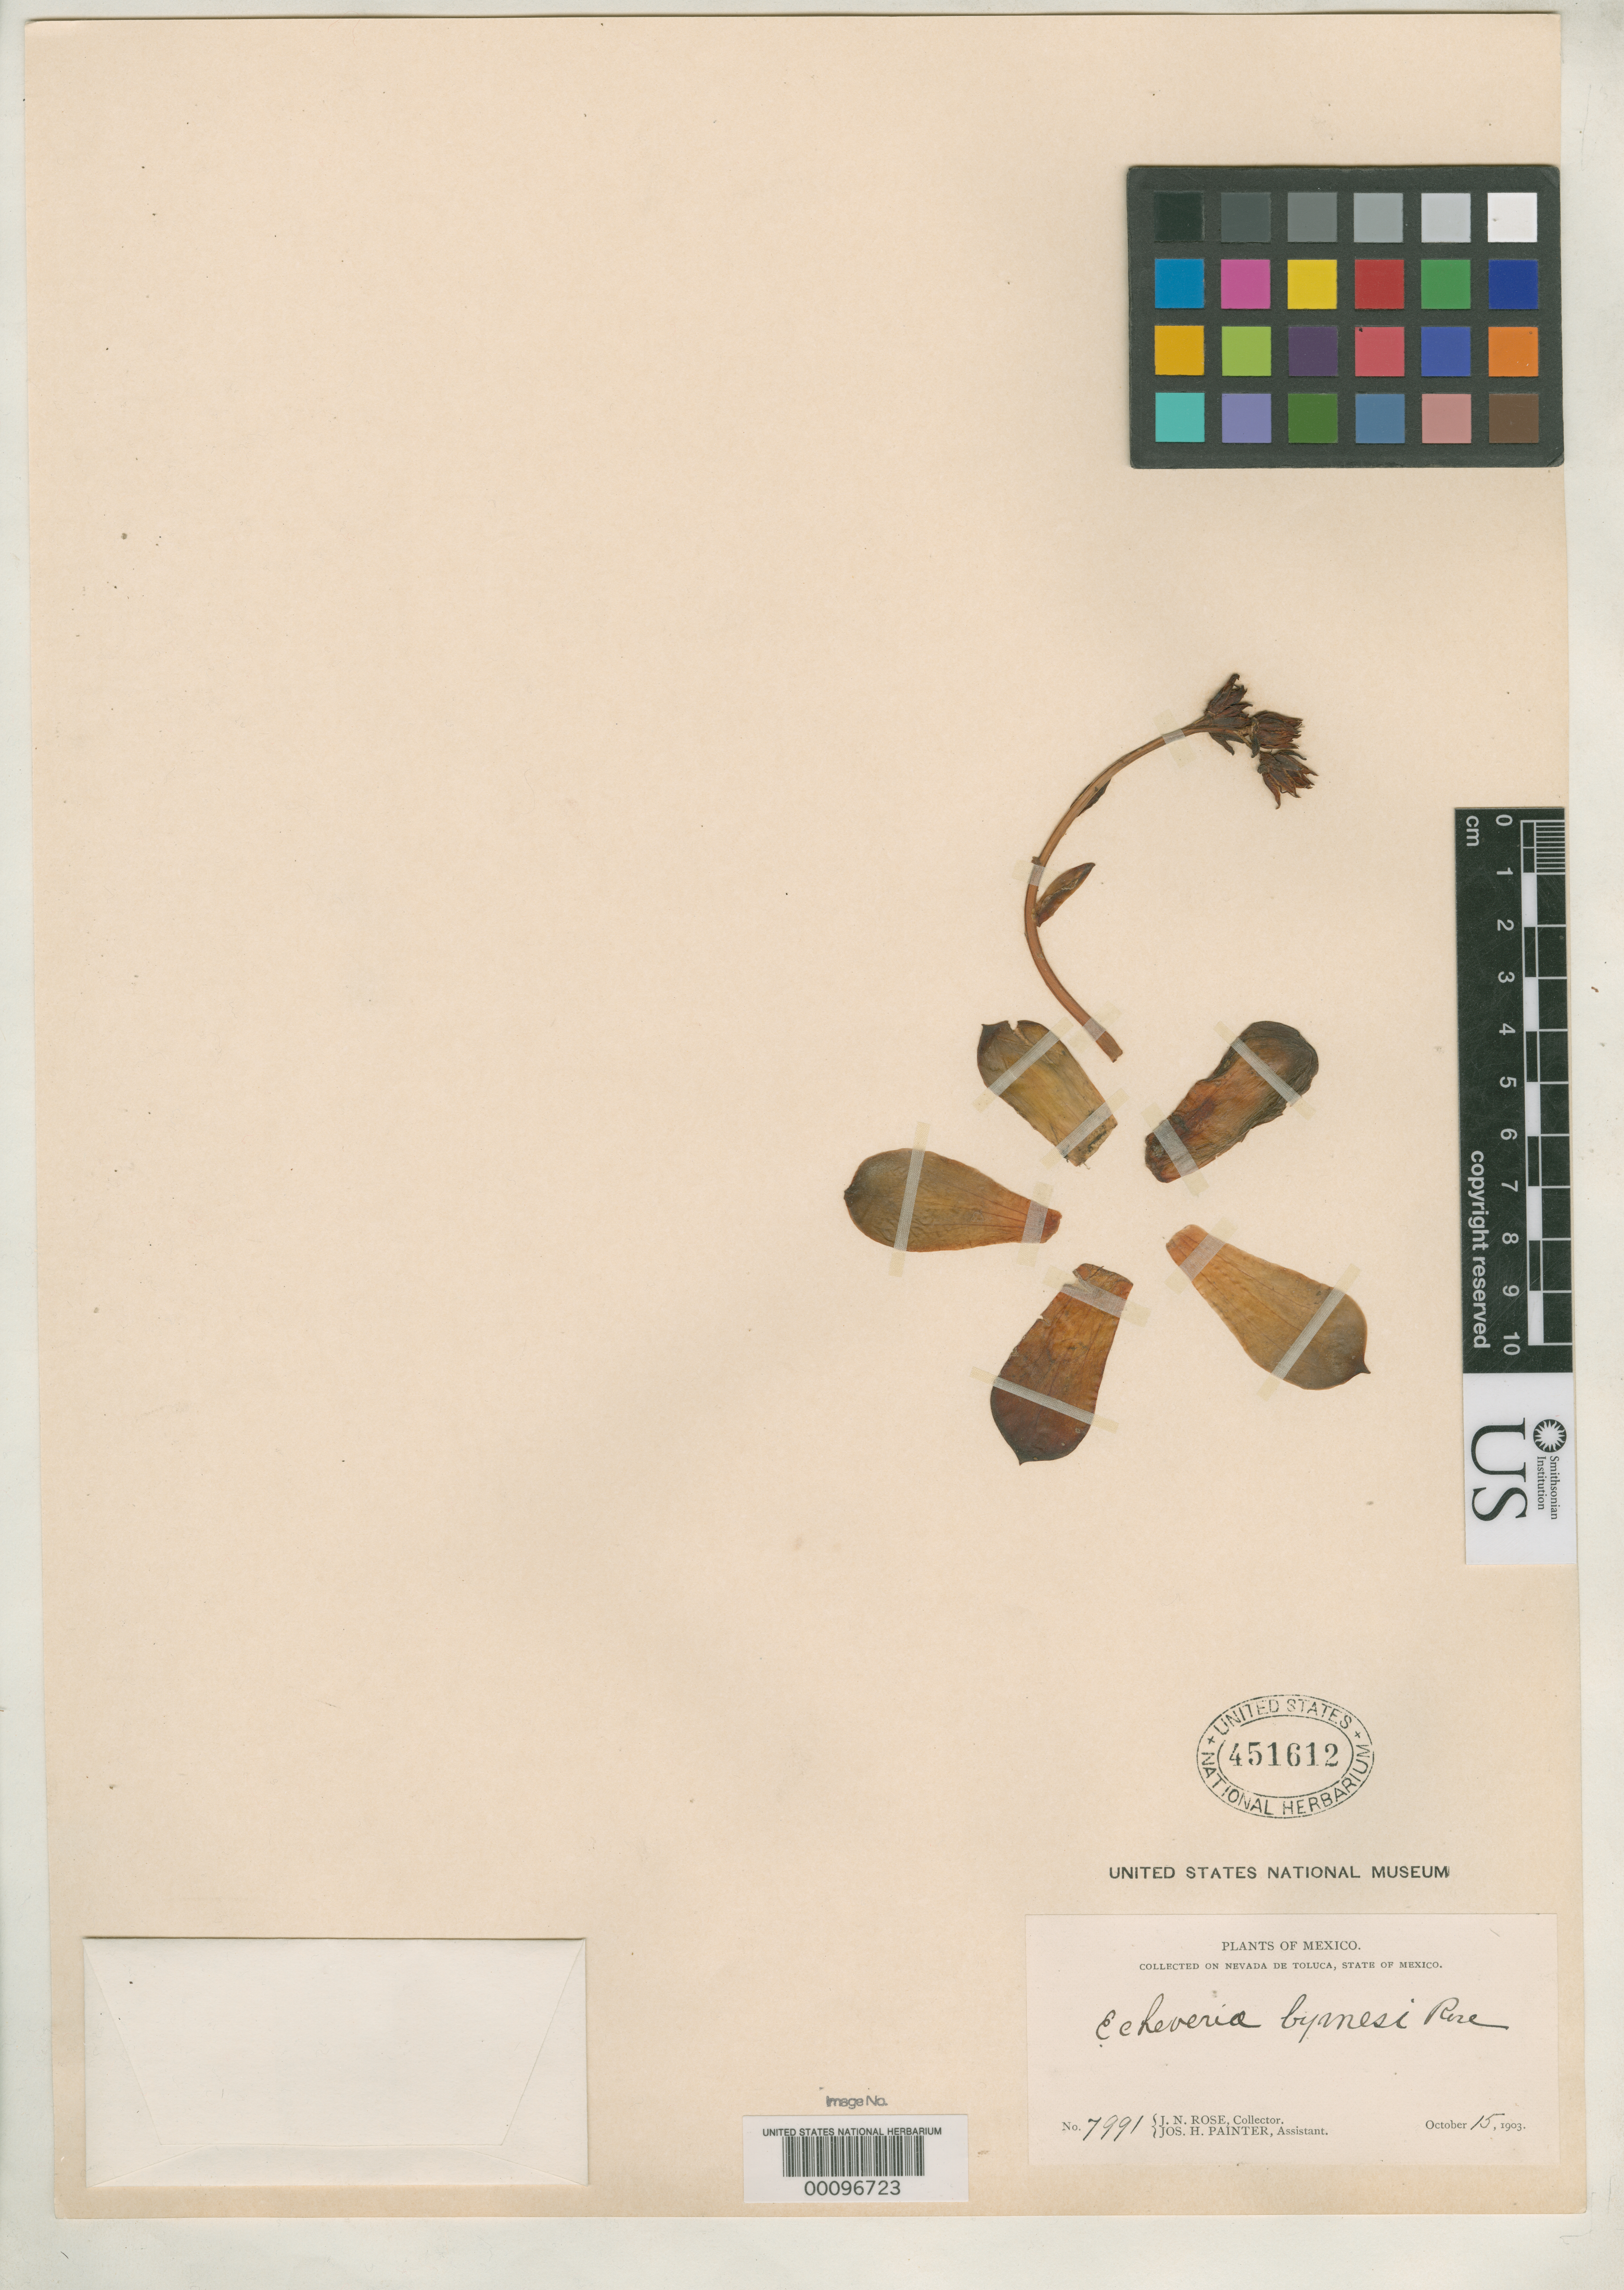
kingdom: Plantae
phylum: Tracheophyta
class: Magnoliopsida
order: Saxifragales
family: Crassulaceae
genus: Echeveria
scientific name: Echeveria byrnesi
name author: Rose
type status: Syntype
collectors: J. N. Rose & J. H. Painter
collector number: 7991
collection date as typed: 15 Oct 1903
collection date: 1903-10-15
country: Mexico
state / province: México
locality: Nevado de Toluca.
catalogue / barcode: US 451612